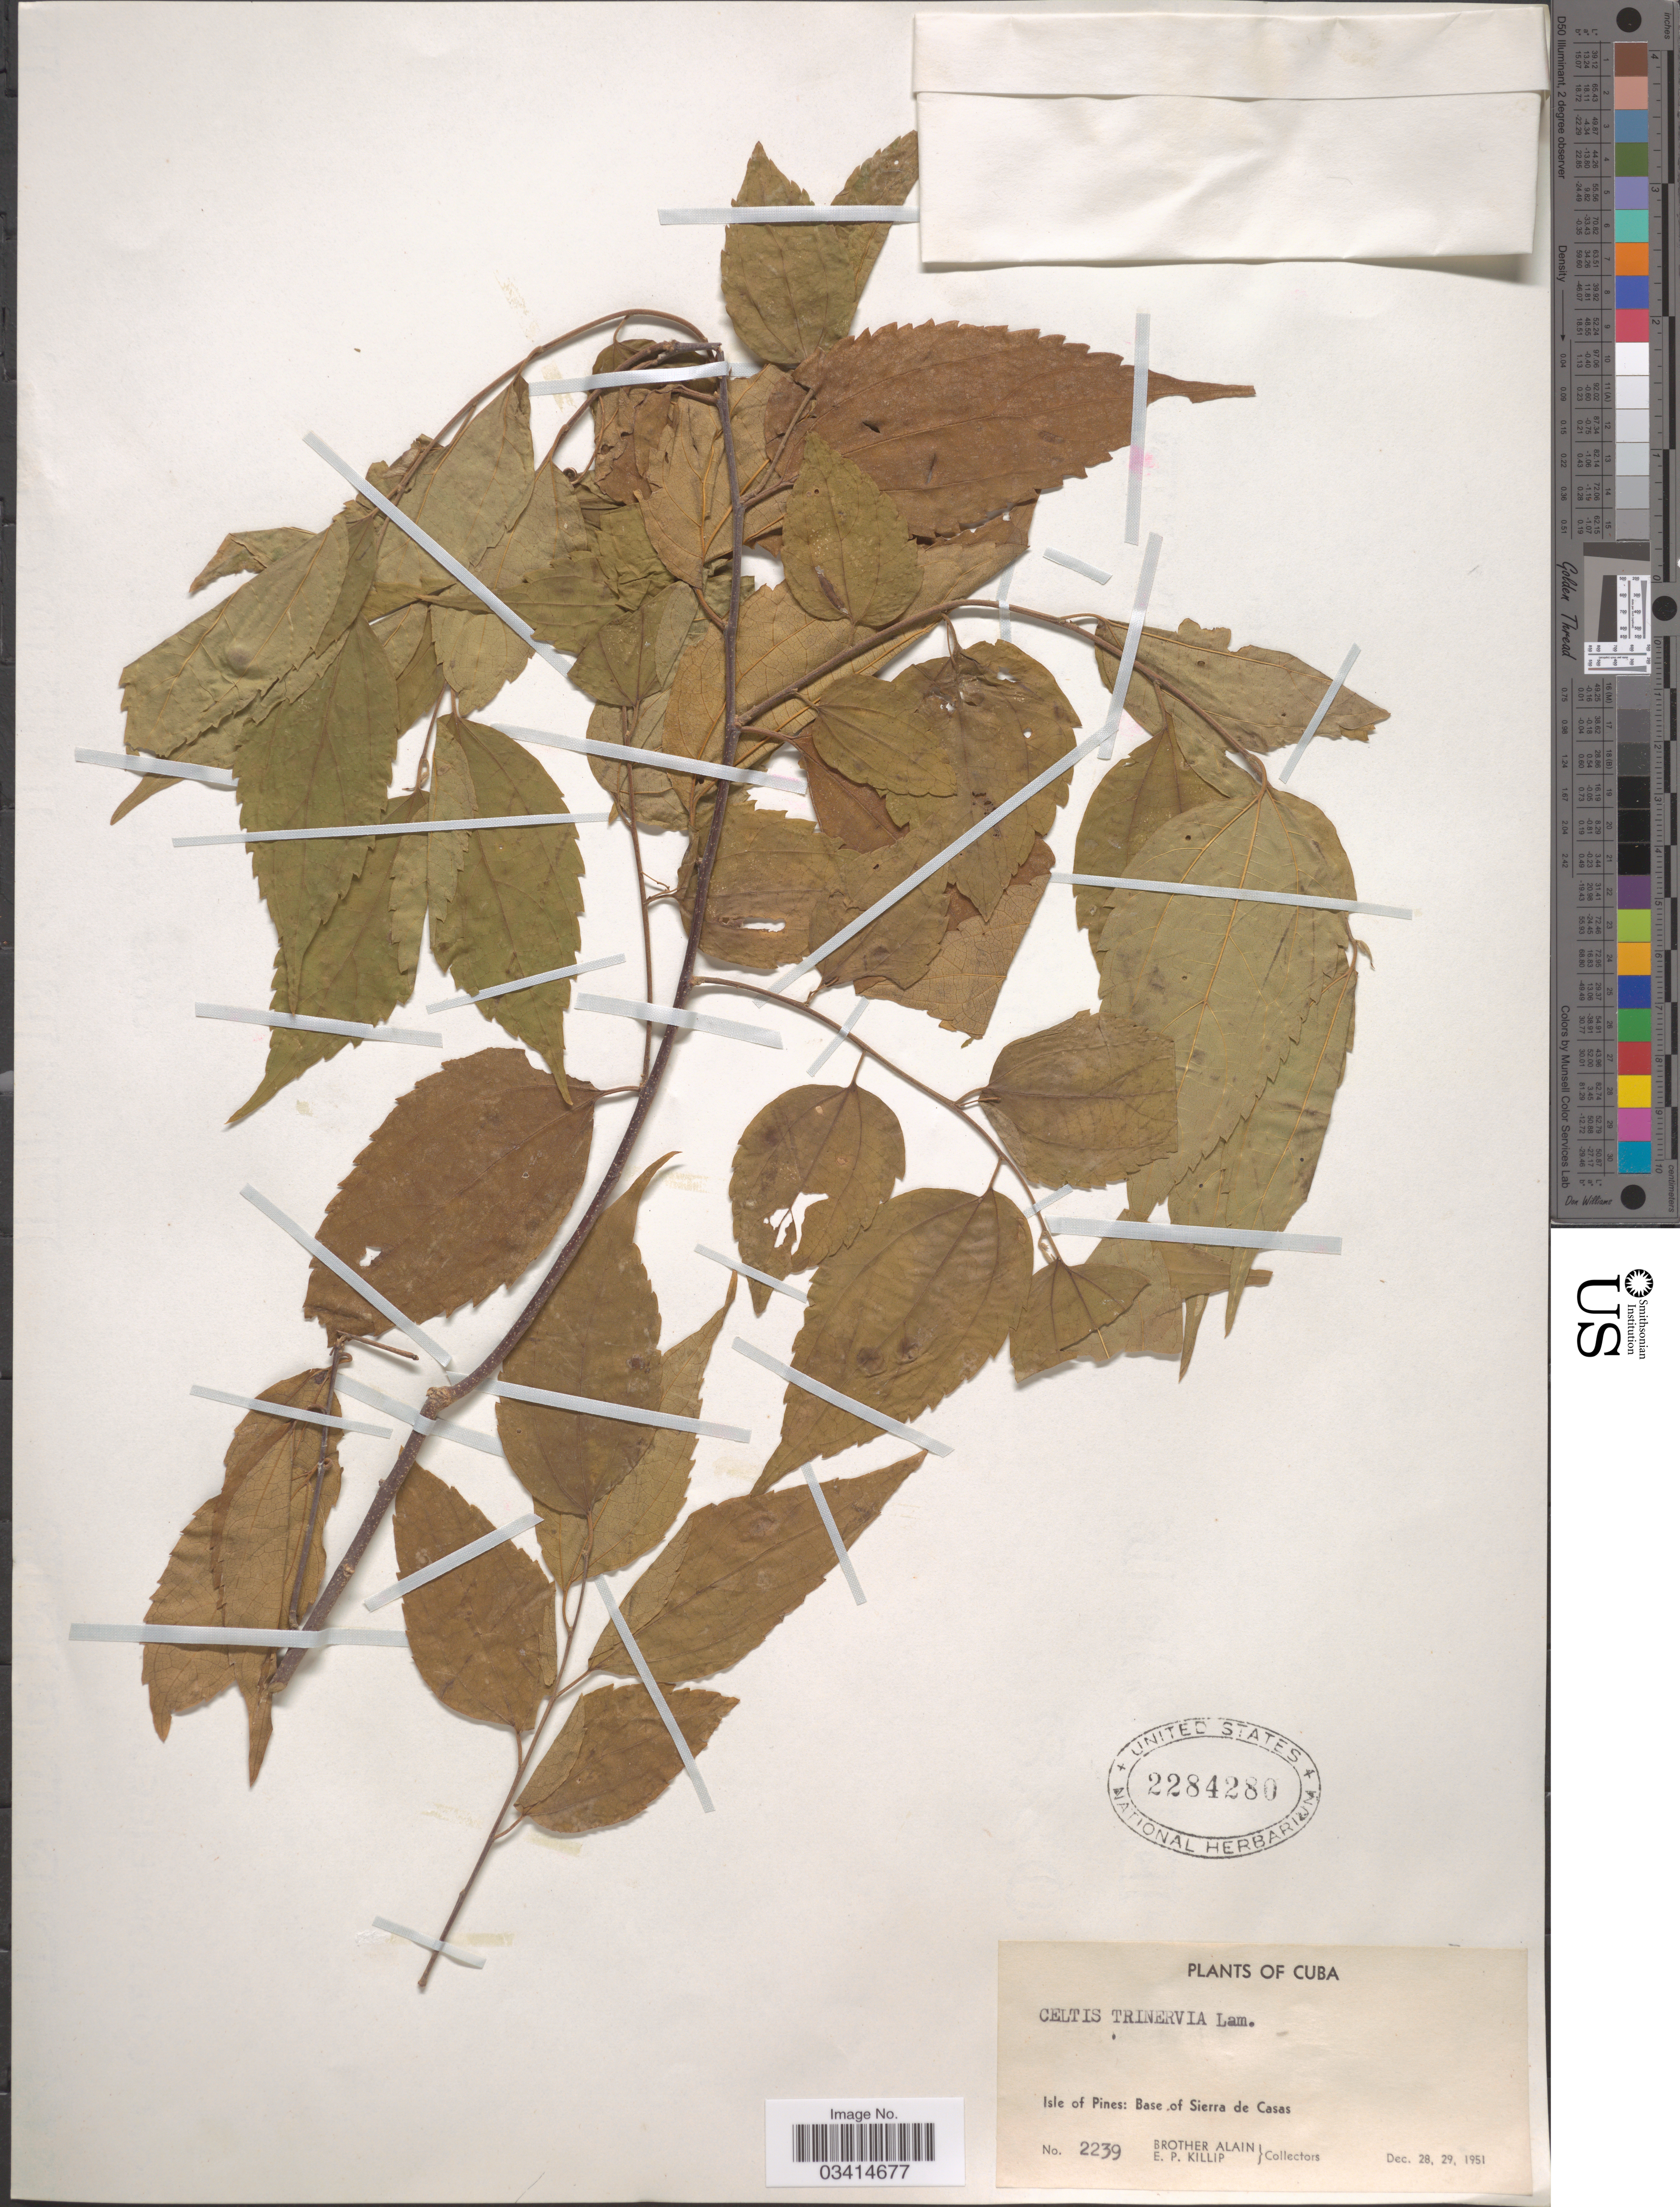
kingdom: Plantae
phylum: Tracheophyta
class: Magnoliopsida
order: Rosales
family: Cannabaceae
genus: Celtis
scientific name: Celtis trinervia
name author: Lam.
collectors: Bro. Alain - DO NOT USE & E. P. Killip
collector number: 2239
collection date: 1951-12-28/1951-12-29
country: Cuba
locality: Isle of Pines: Base of Sierra de Casas.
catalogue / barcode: US 2284280